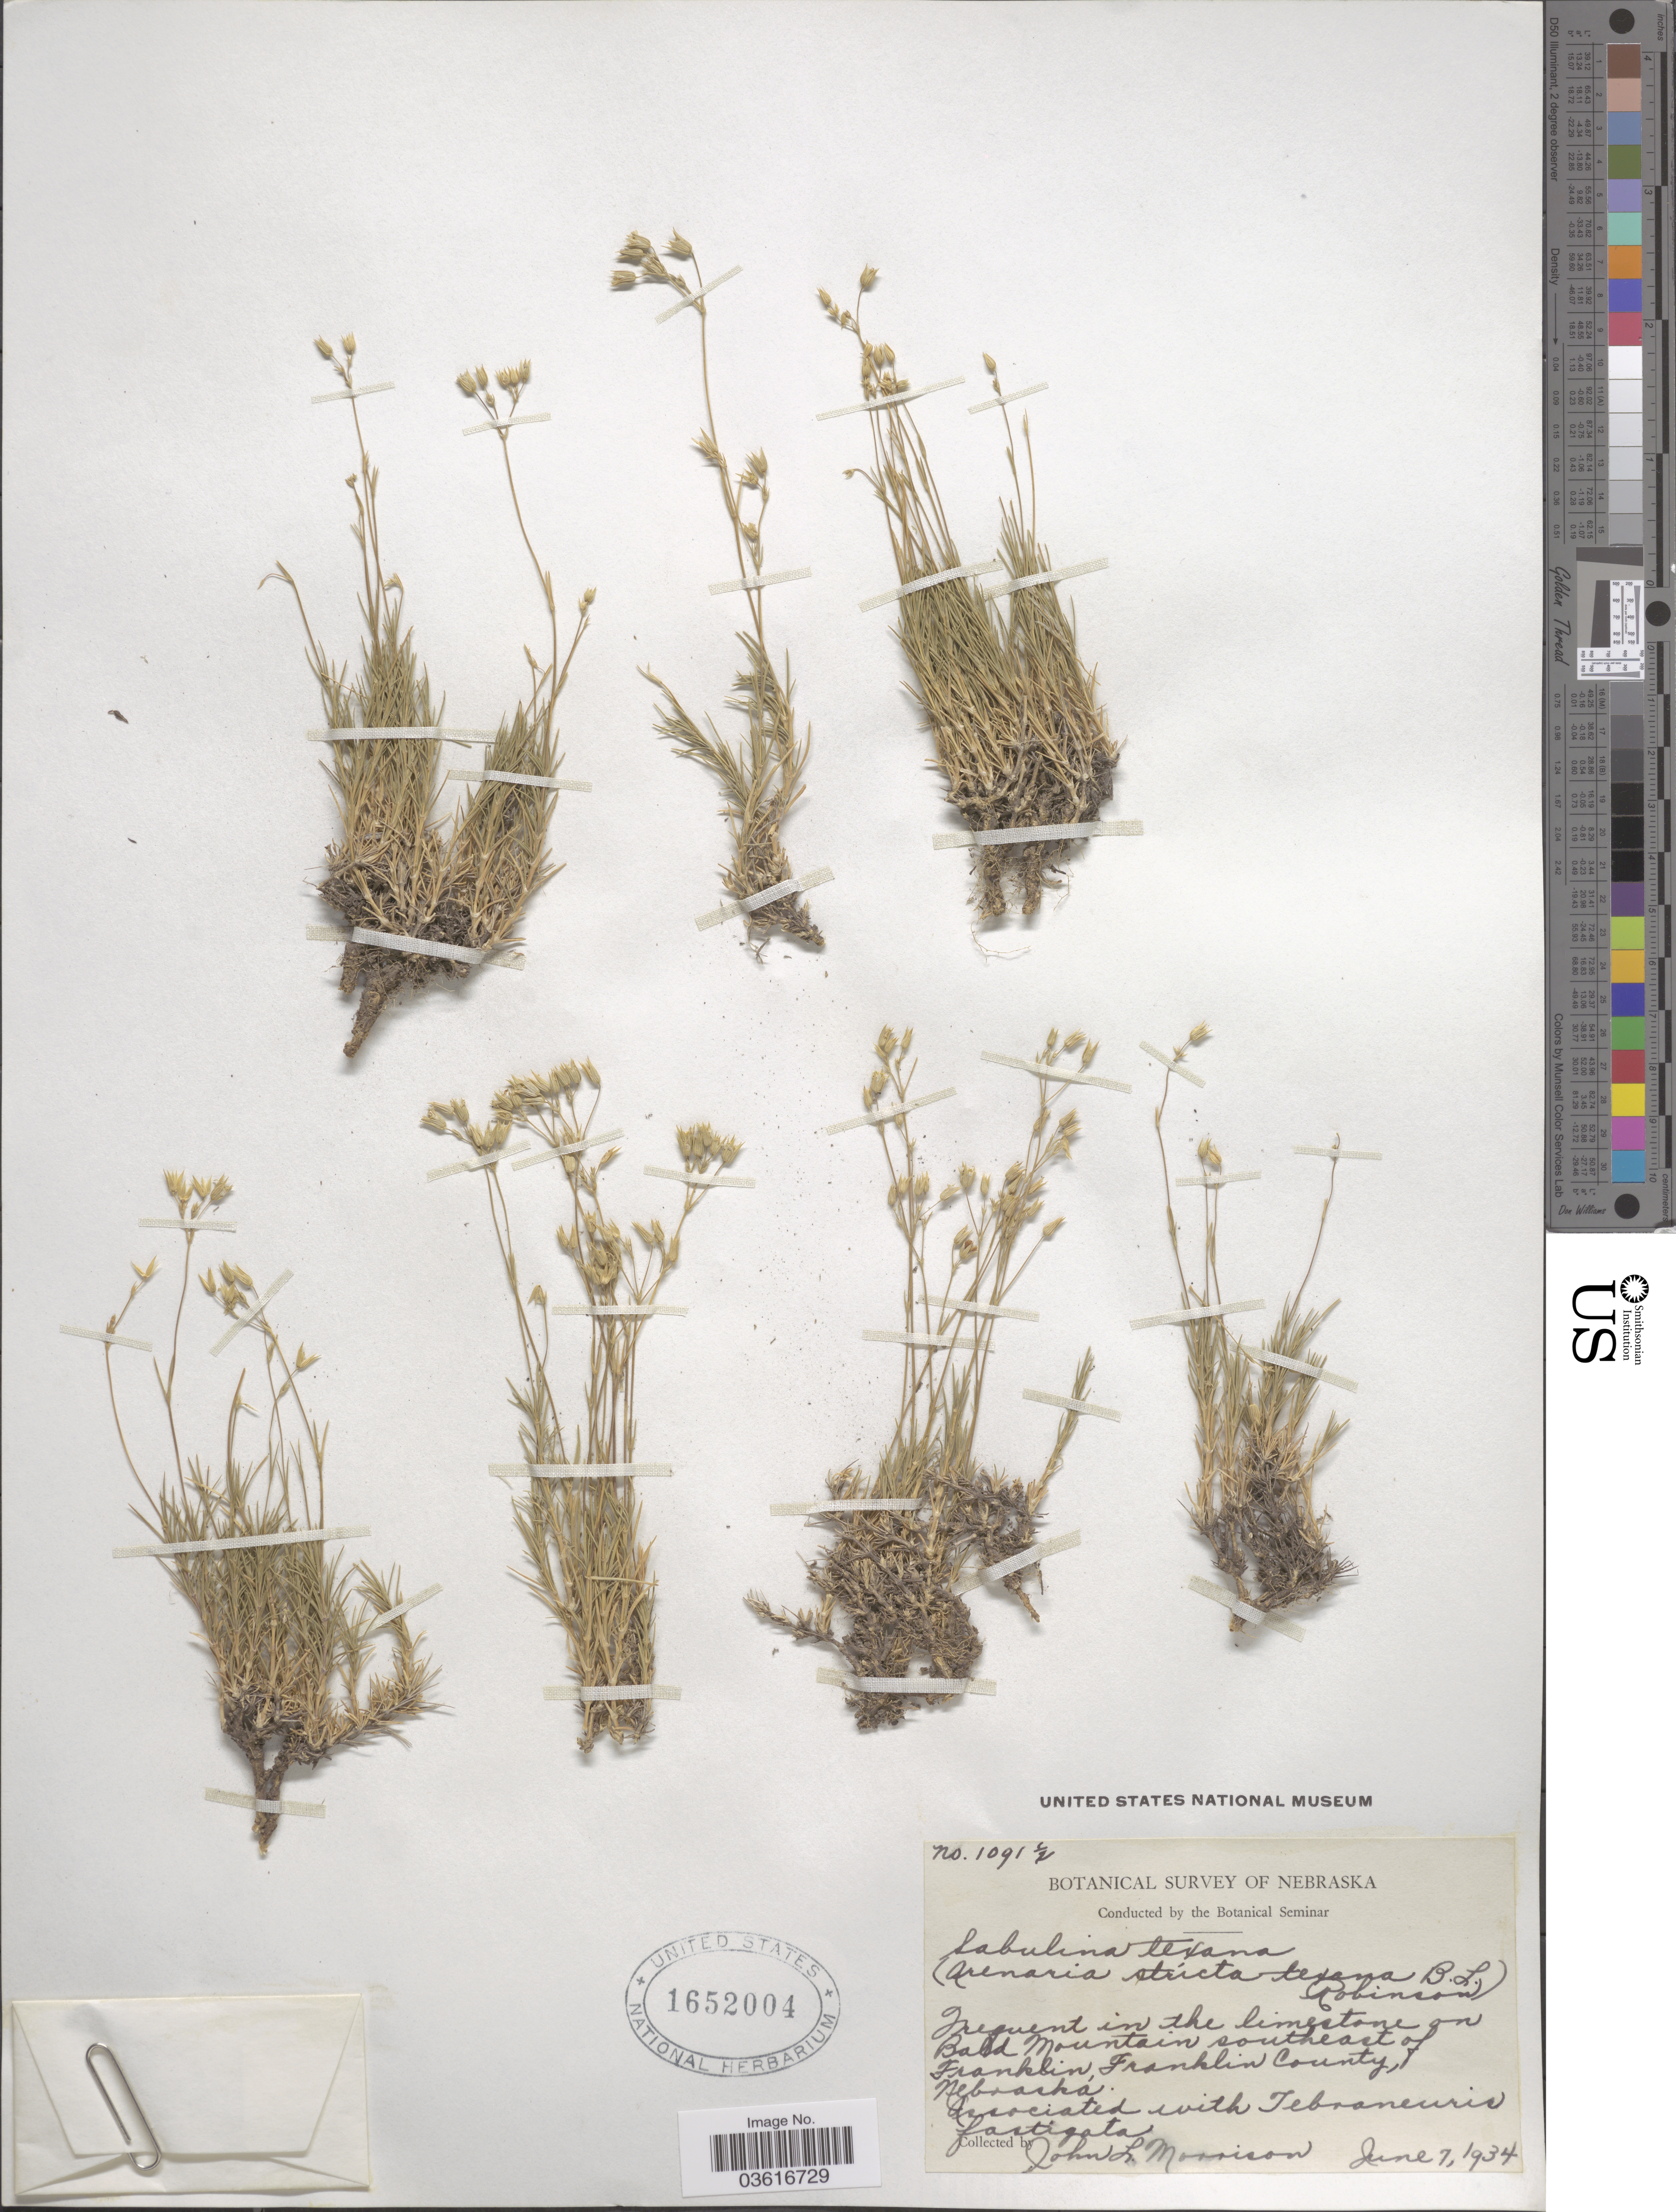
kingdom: Plantae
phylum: Tracheophyta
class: Magnoliopsida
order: Caryophyllales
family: Caryophyllaceae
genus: Minuartia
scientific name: Minuartia stricta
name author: (Sw.) Hiern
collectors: J. Morrison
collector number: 1091½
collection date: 1934-06-07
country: United States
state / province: Nebraska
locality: On Bald Mountain southeast of Franklin, Franklin County.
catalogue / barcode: US 1652004